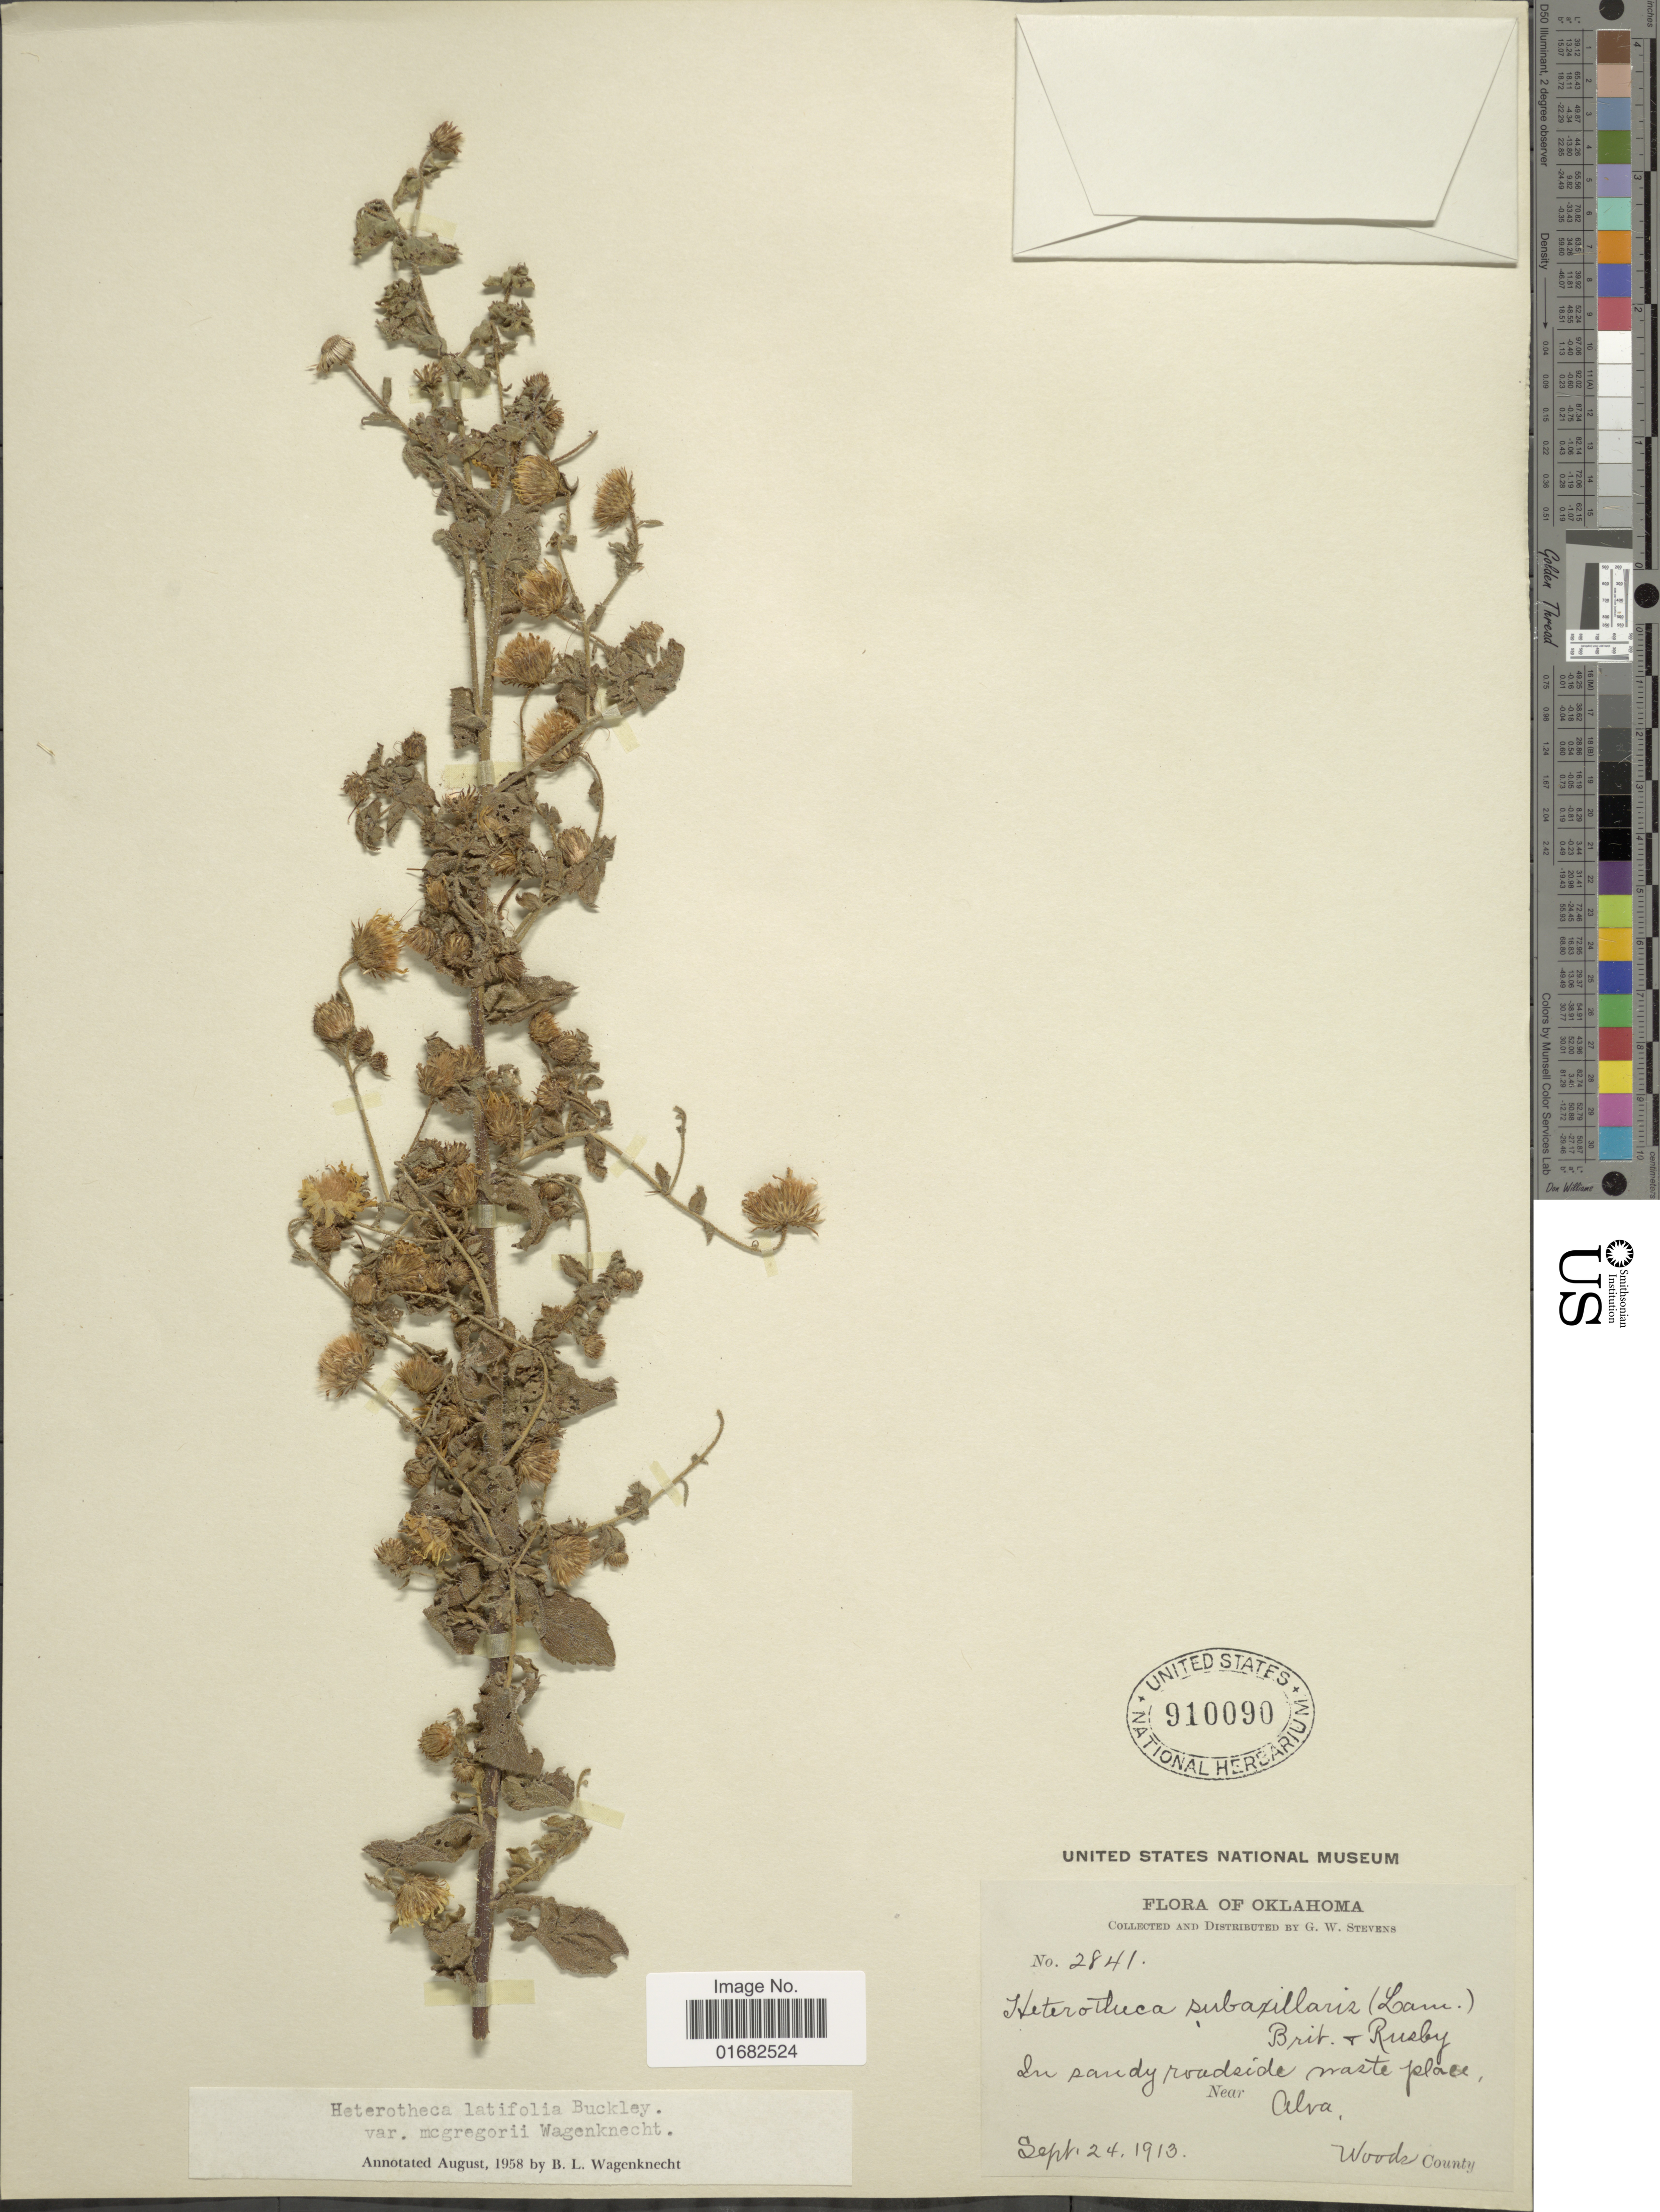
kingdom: Plantae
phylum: Tracheophyta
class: Magnoliopsida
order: Asterales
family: Asteraceae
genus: Heterotheca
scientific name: Heterotheca latifolia var. macgregoris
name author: B. Wagenkn.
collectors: G. W. Stevens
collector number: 2841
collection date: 1913-09-24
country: United States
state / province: Oklahoma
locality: Near Alva, Woods County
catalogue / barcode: US 910090